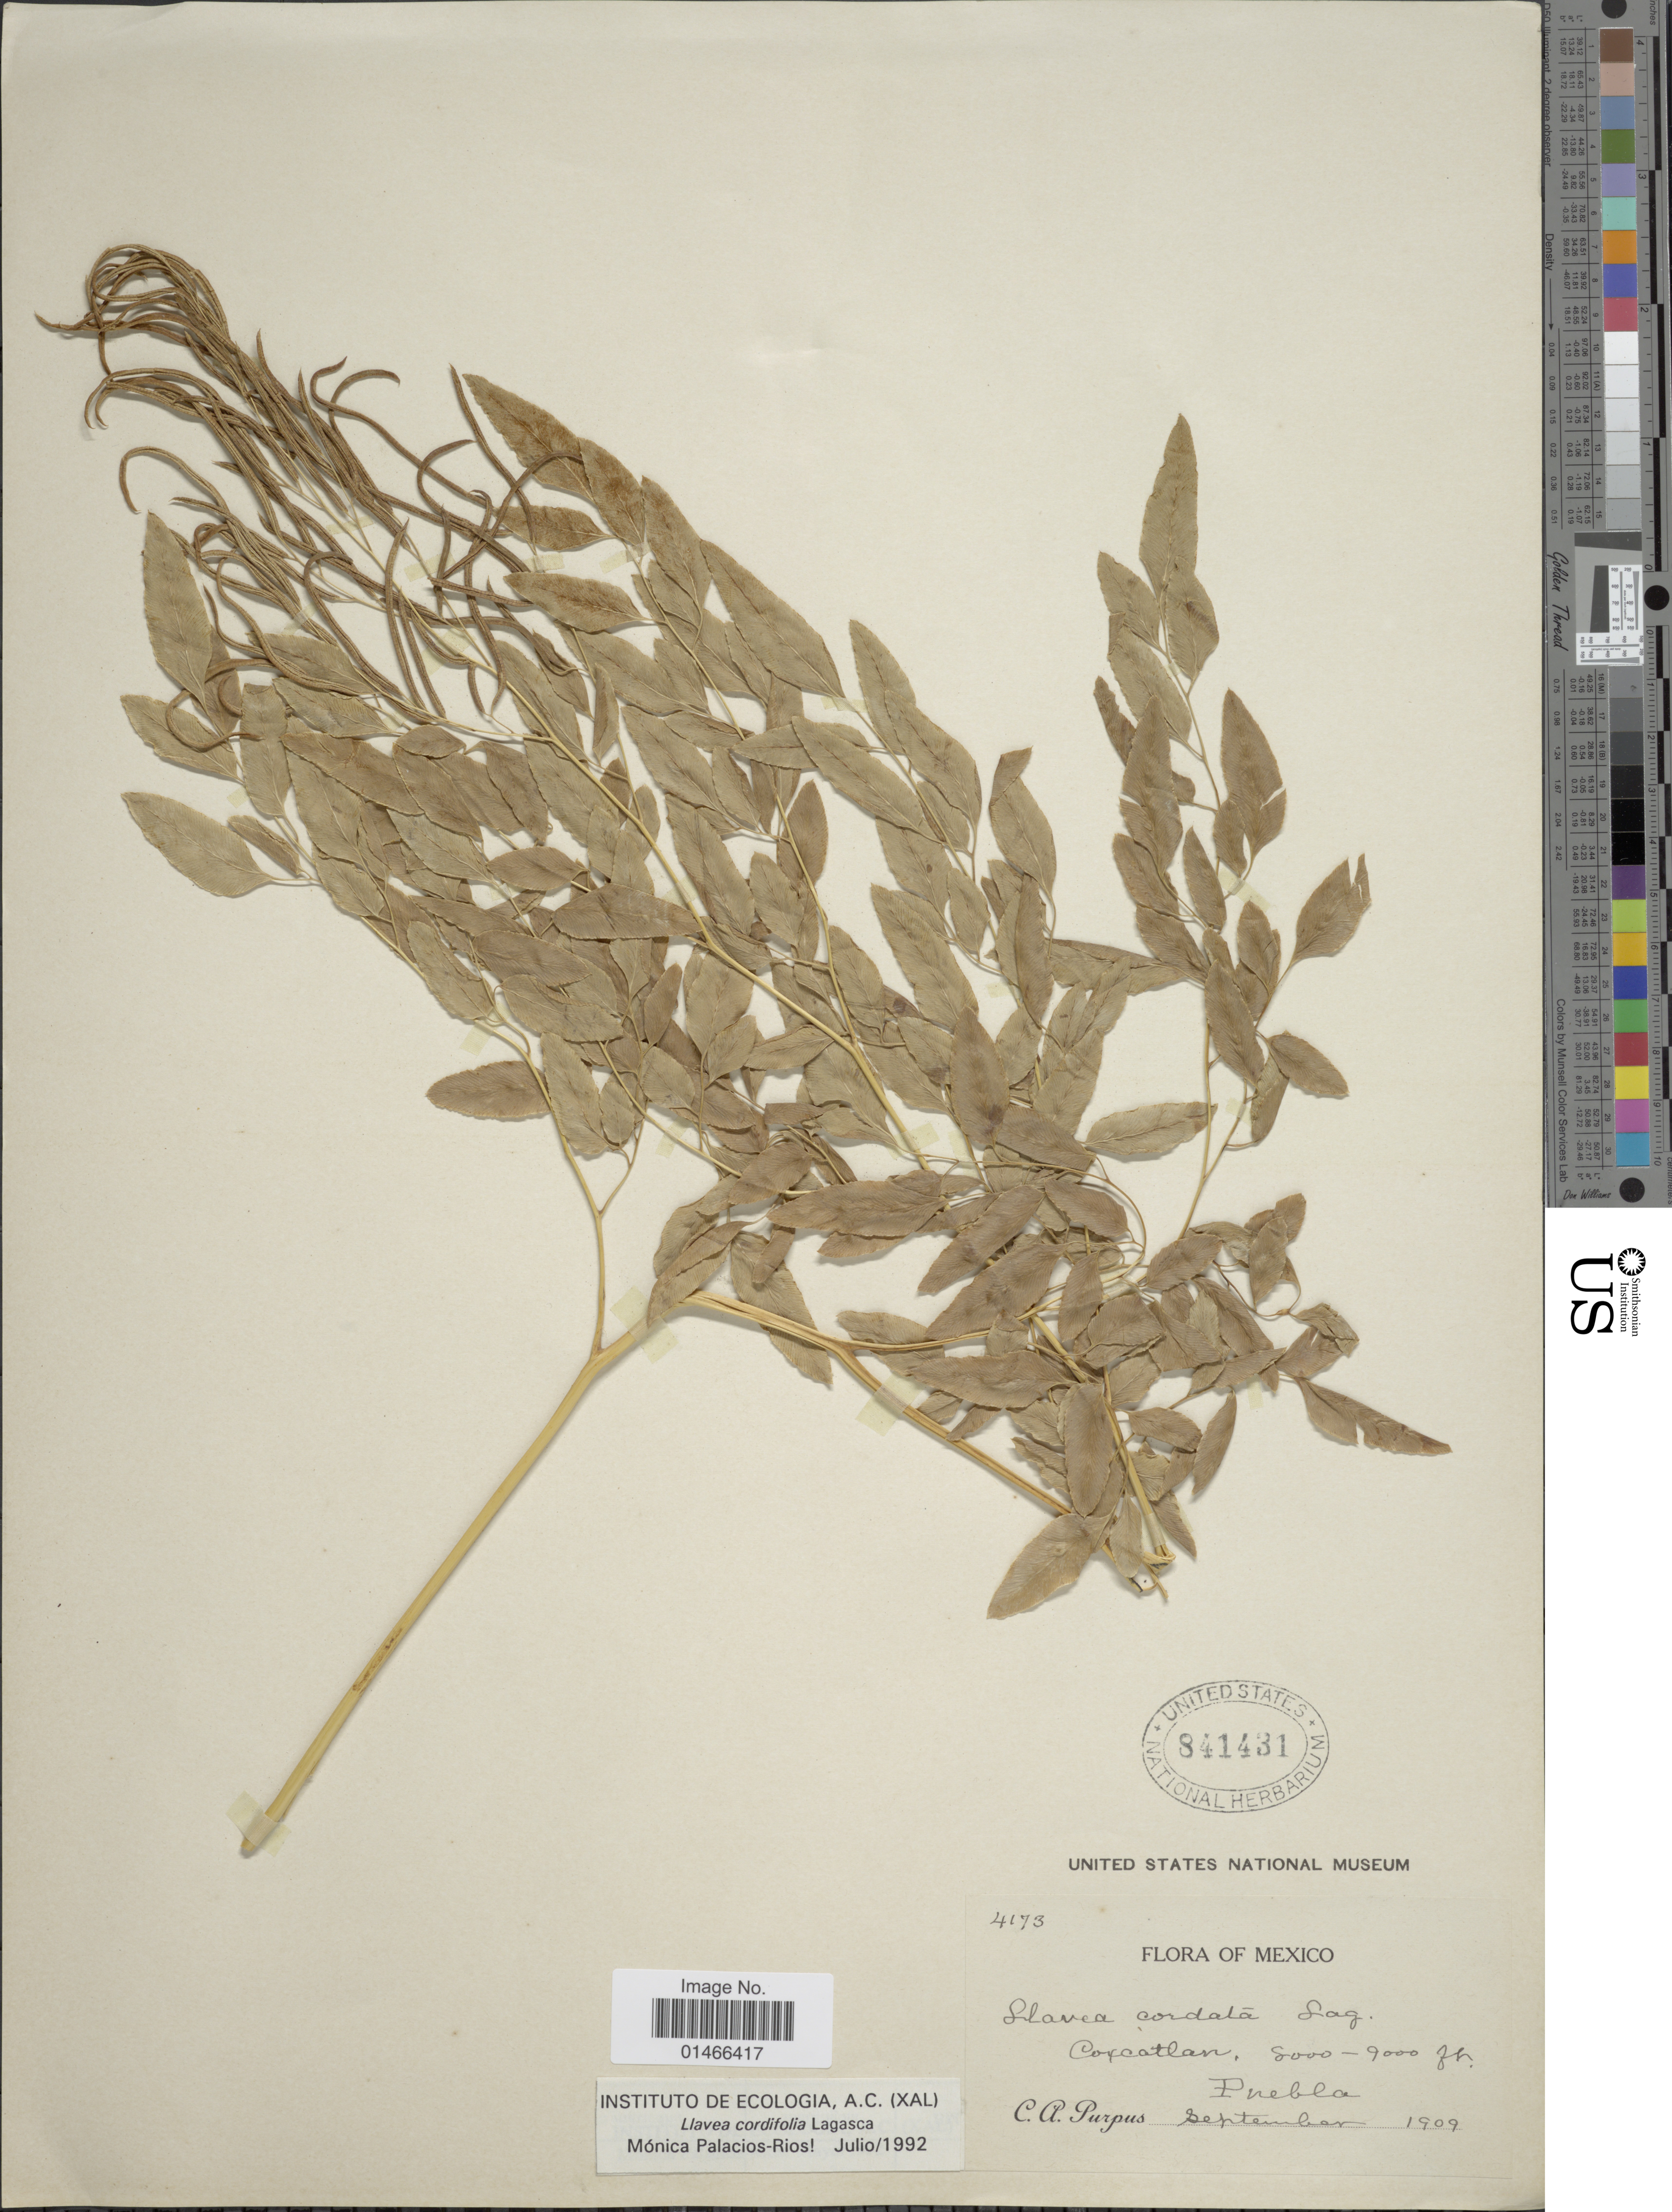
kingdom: Plantae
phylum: Tracheophyta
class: Polypodiopsida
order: Polypodiales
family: Pteridaceae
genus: Llavea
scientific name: Llavea cordifolia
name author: Lag.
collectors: C. A. Purpus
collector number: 4173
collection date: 1909-09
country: Mexico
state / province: Puebla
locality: Coxcatlan.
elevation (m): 2438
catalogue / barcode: US 841431